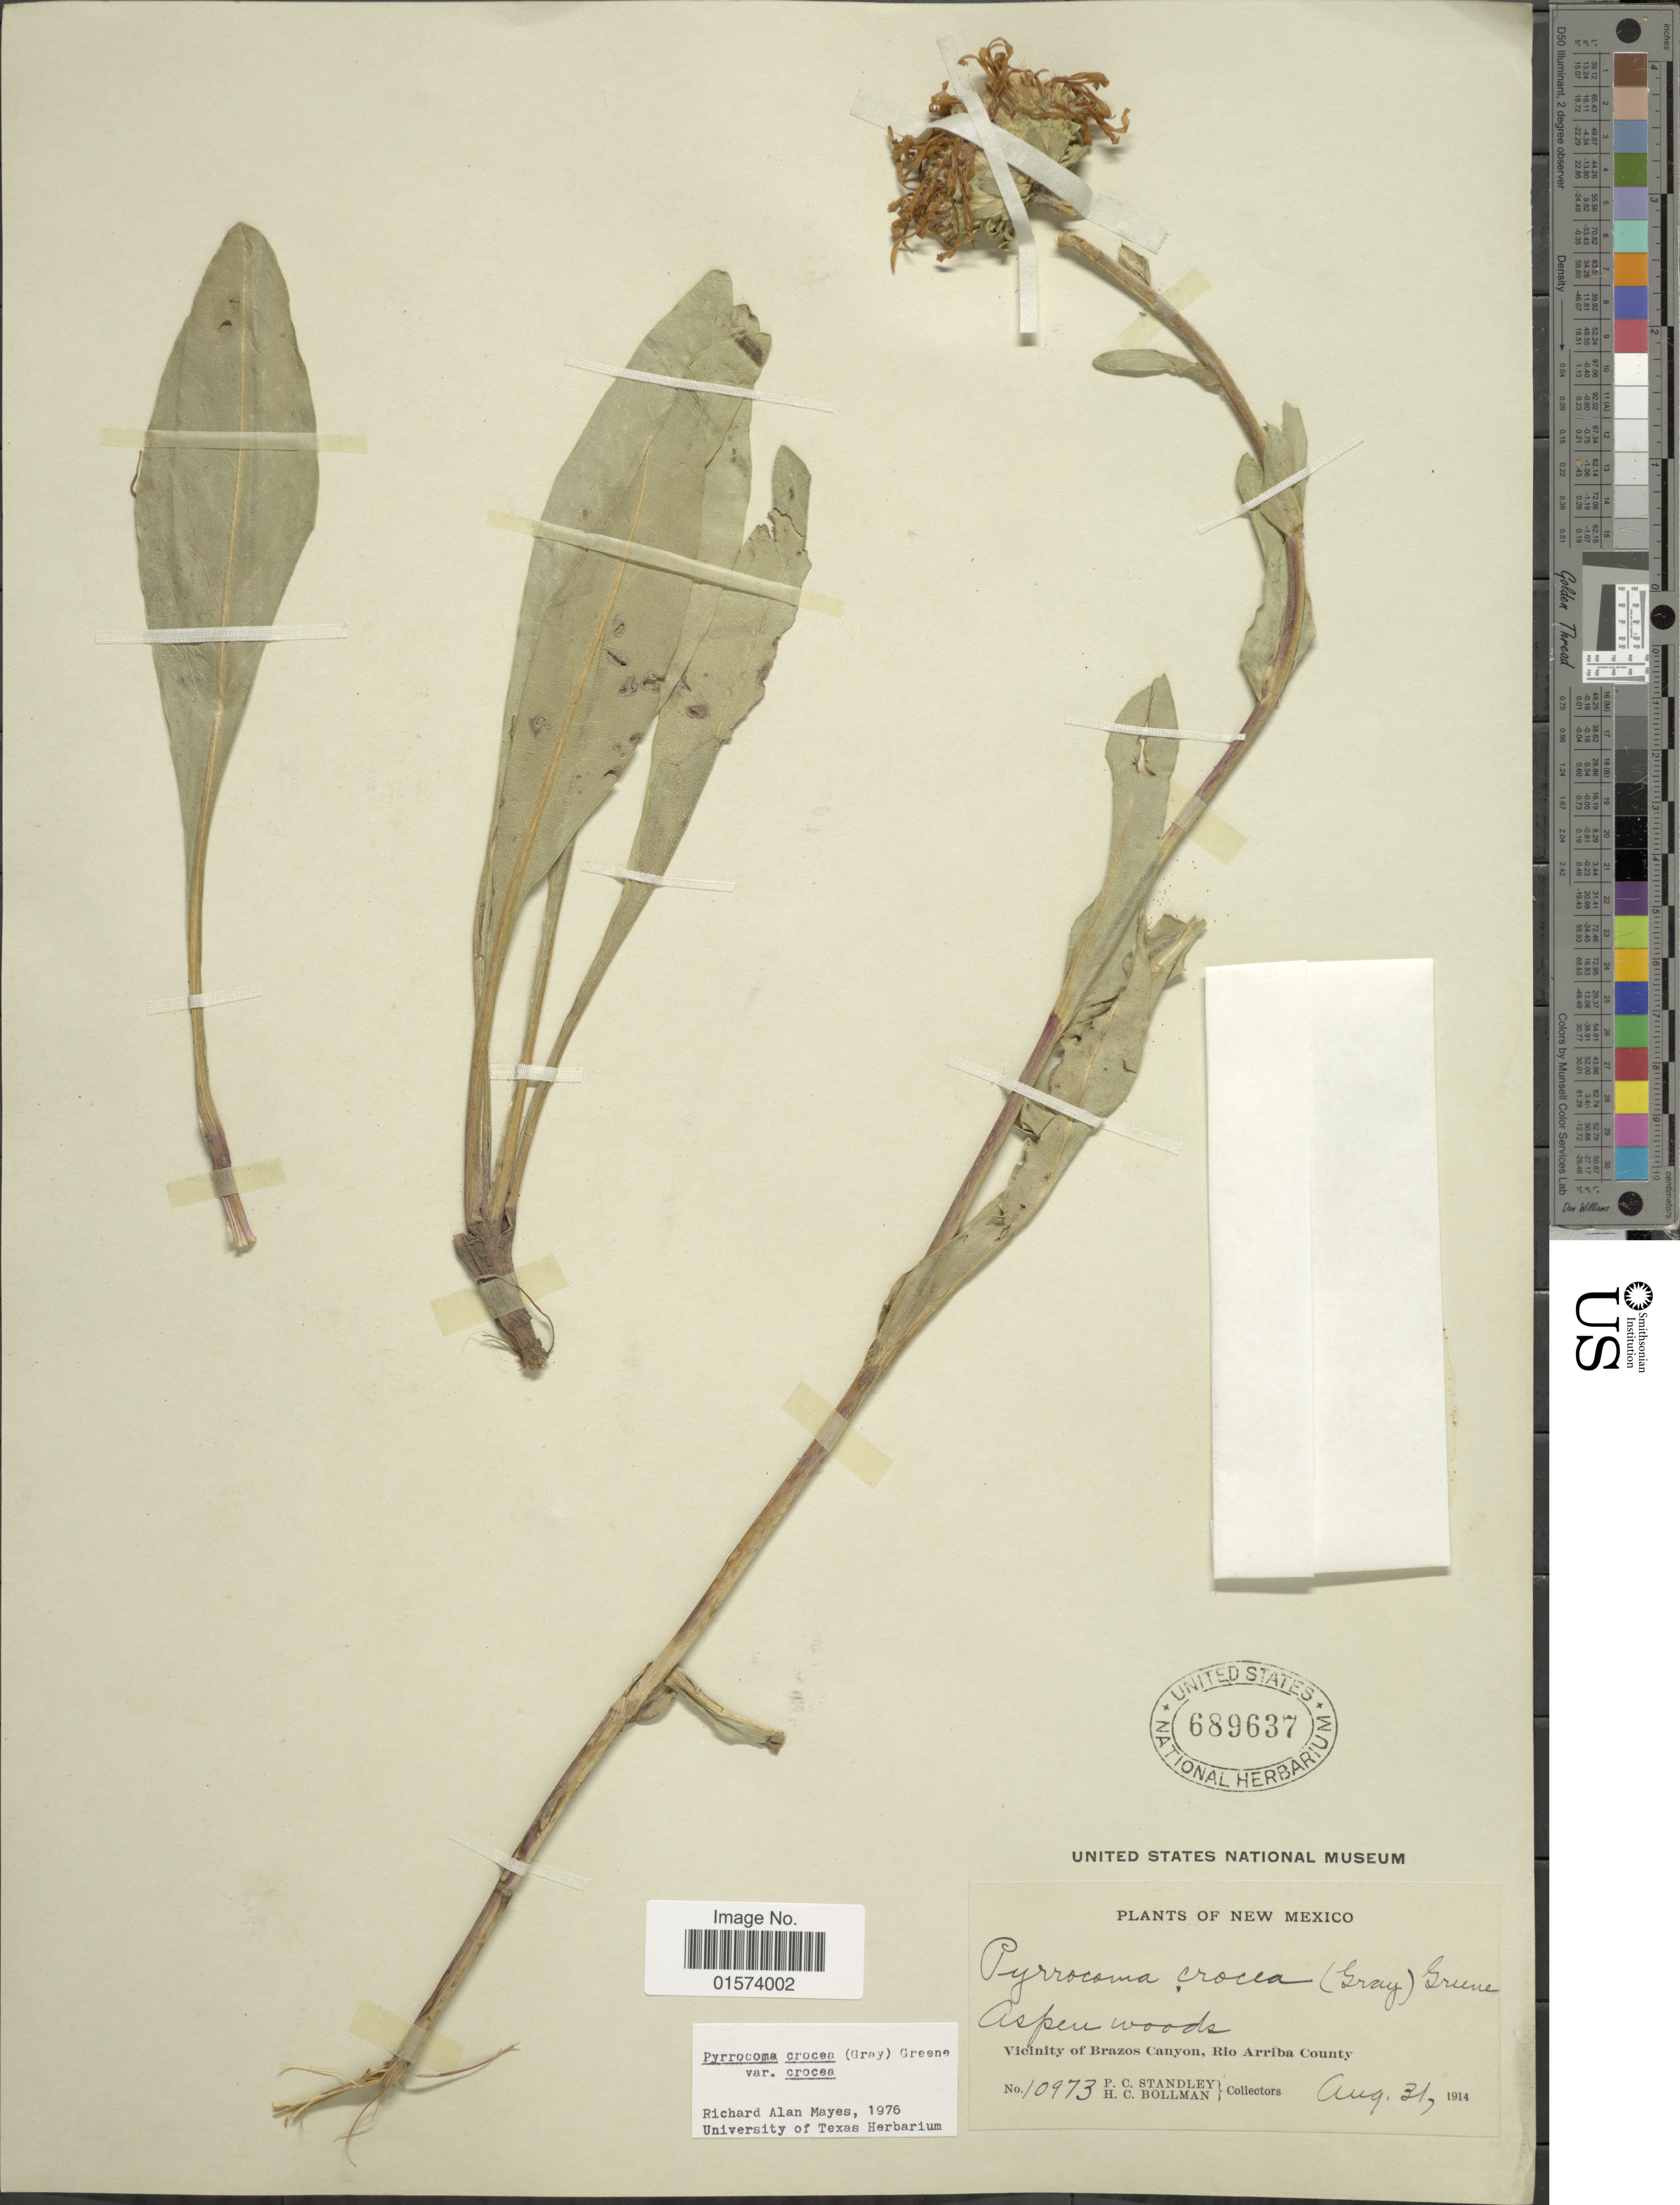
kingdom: Plantae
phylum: Tracheophyta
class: Magnoliopsida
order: Asterales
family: Asteraceae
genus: Pyrrocoma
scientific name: Pyrrocoma crocea var. crocea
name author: (A. Gray) Greene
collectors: P. C. Standley & H. C. Bollman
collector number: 10973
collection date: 1914-08-31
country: United States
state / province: New Mexico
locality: Aspen woods, vicinity of Brazos Canyon, Rio Arriba County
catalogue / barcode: US 689637